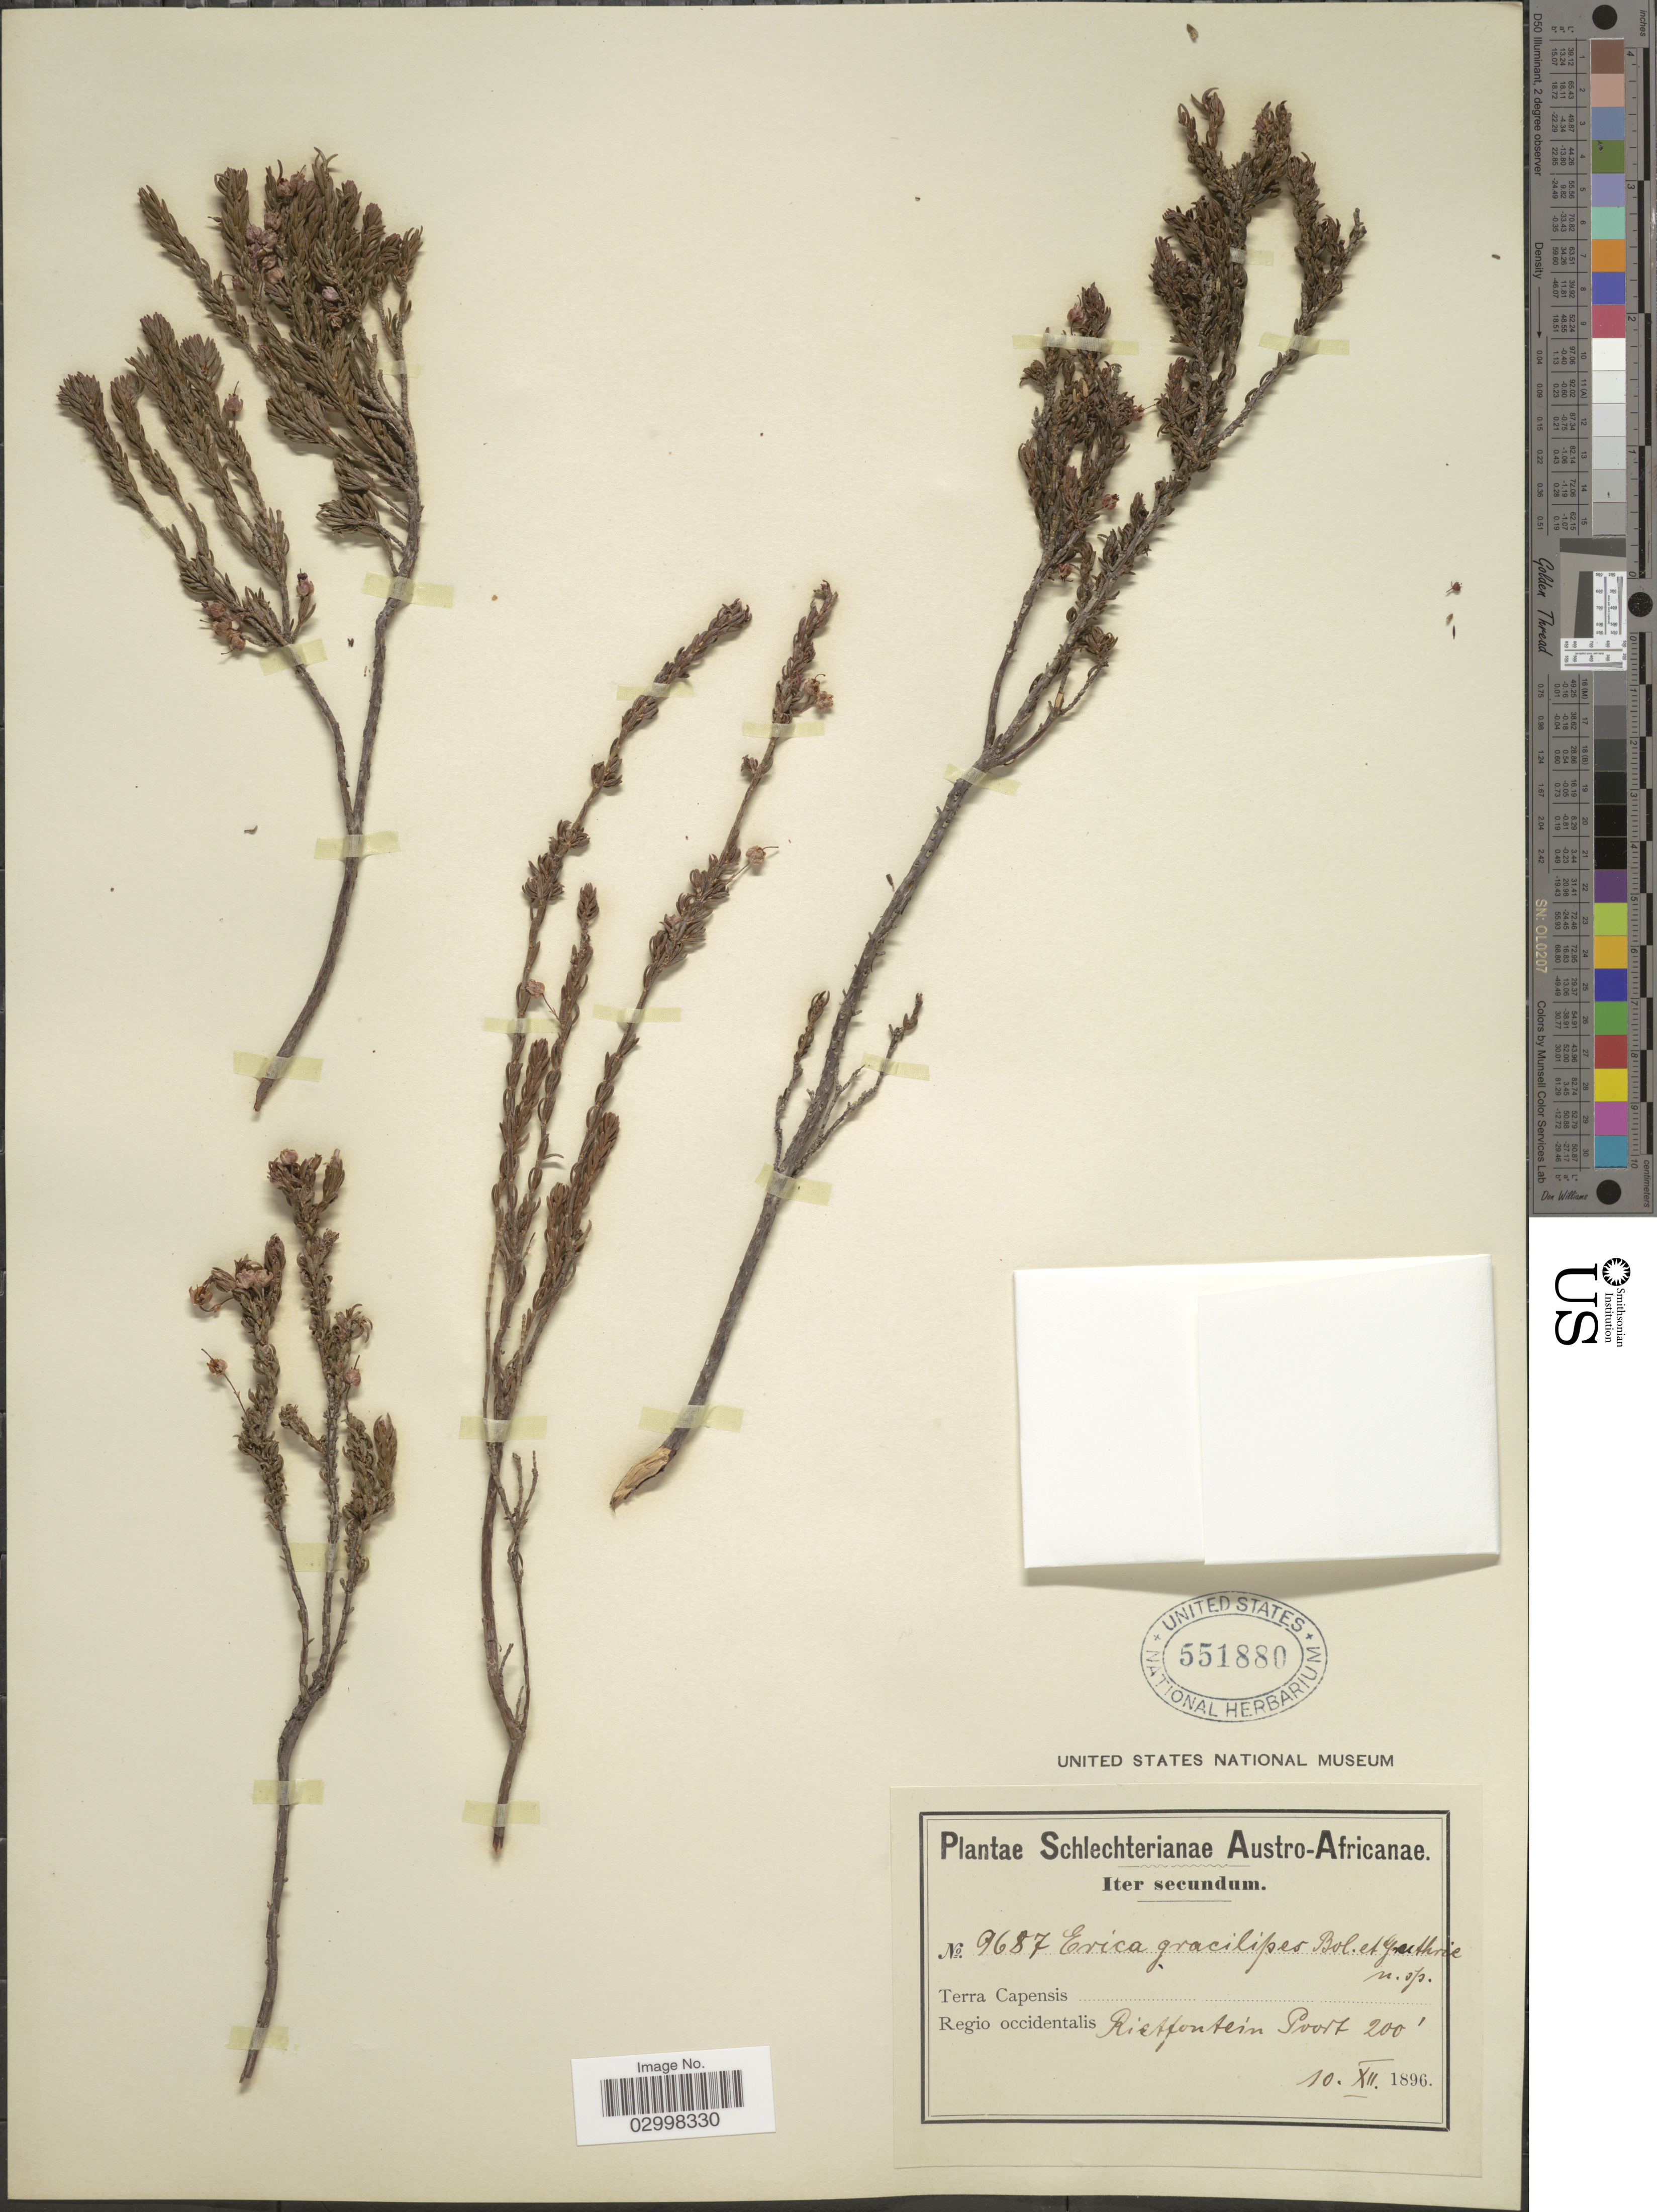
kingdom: Plantae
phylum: Tracheophyta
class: Magnoliopsida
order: Ericales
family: Ericaceae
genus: Erica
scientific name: Erica gracilipes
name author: Guthrie & Bolus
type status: Syntype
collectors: Schlechter, --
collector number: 9687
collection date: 1896-12-10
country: South Africa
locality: Austro-Africanae. Terra Capensis. Regio occidentalis. Rietfontein Poort.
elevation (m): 61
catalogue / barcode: US 551880